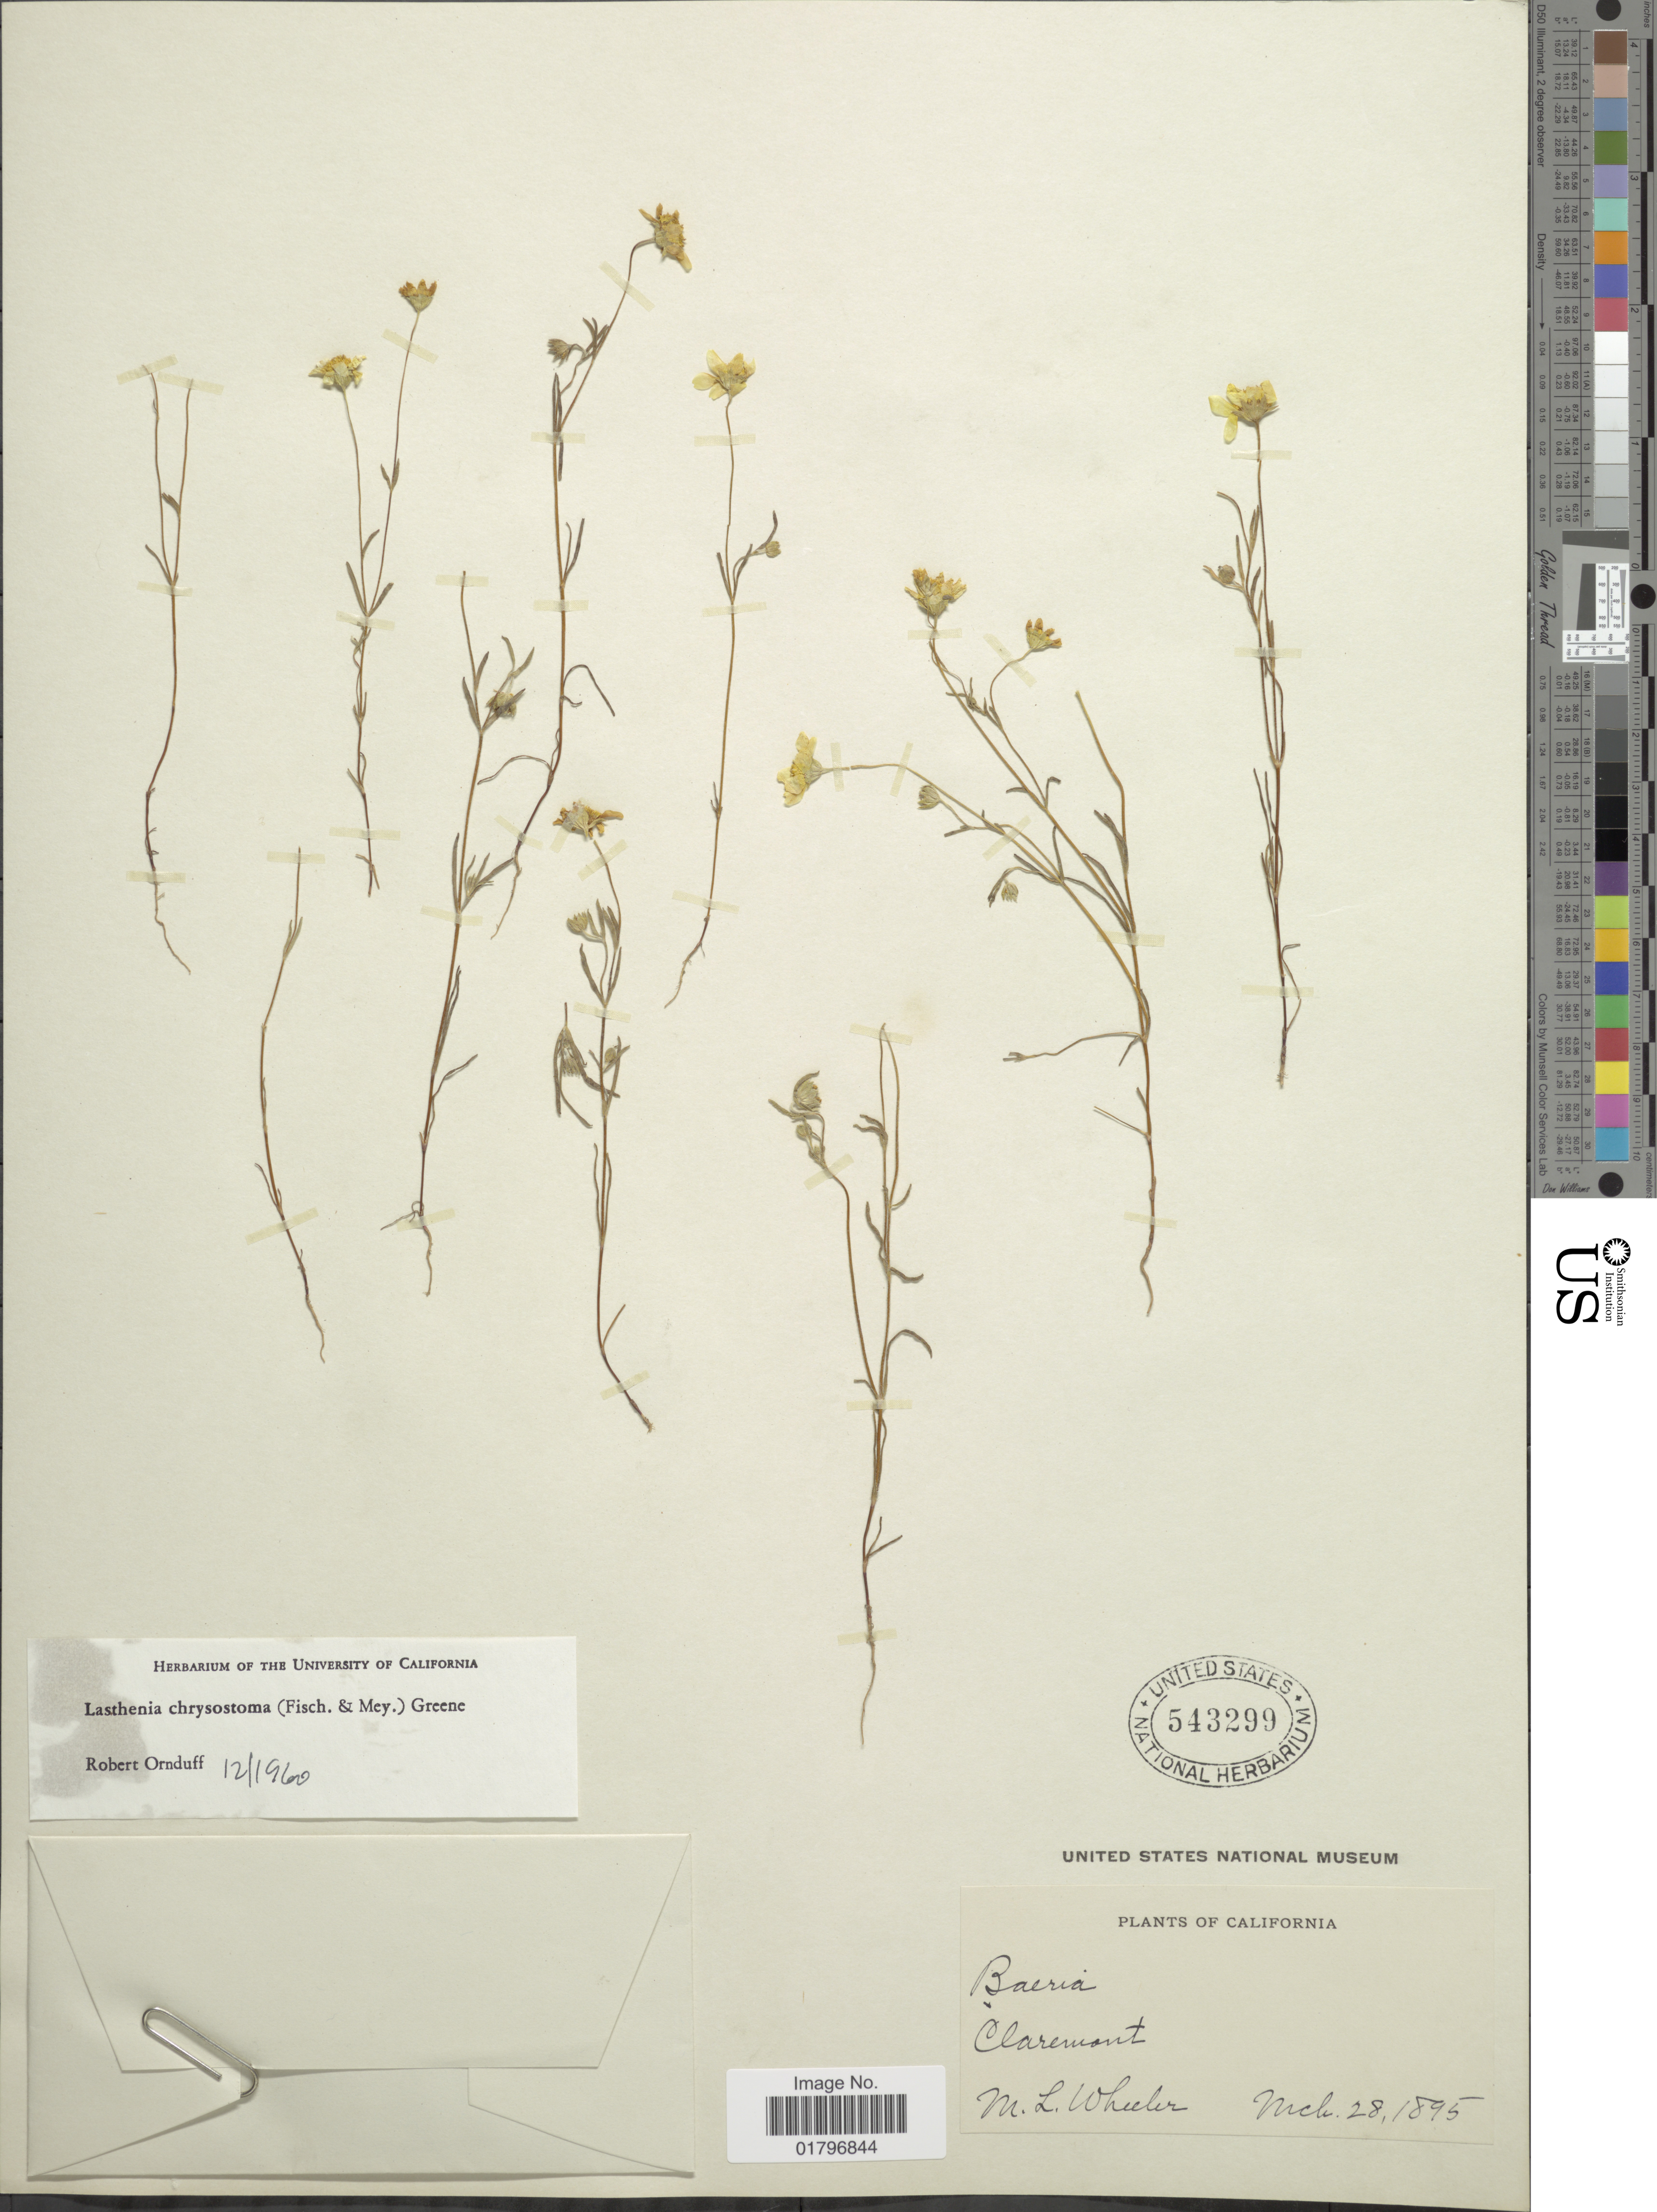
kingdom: Plantae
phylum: Tracheophyta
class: Magnoliopsida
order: Asterales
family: Asteraceae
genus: Lasthenia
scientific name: Lasthenia chrysostoma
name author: (Fisch. & C.A. Mey.) Greene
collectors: M. Wheeler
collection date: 1895-03-28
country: United States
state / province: California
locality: Claremont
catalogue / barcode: US 543299